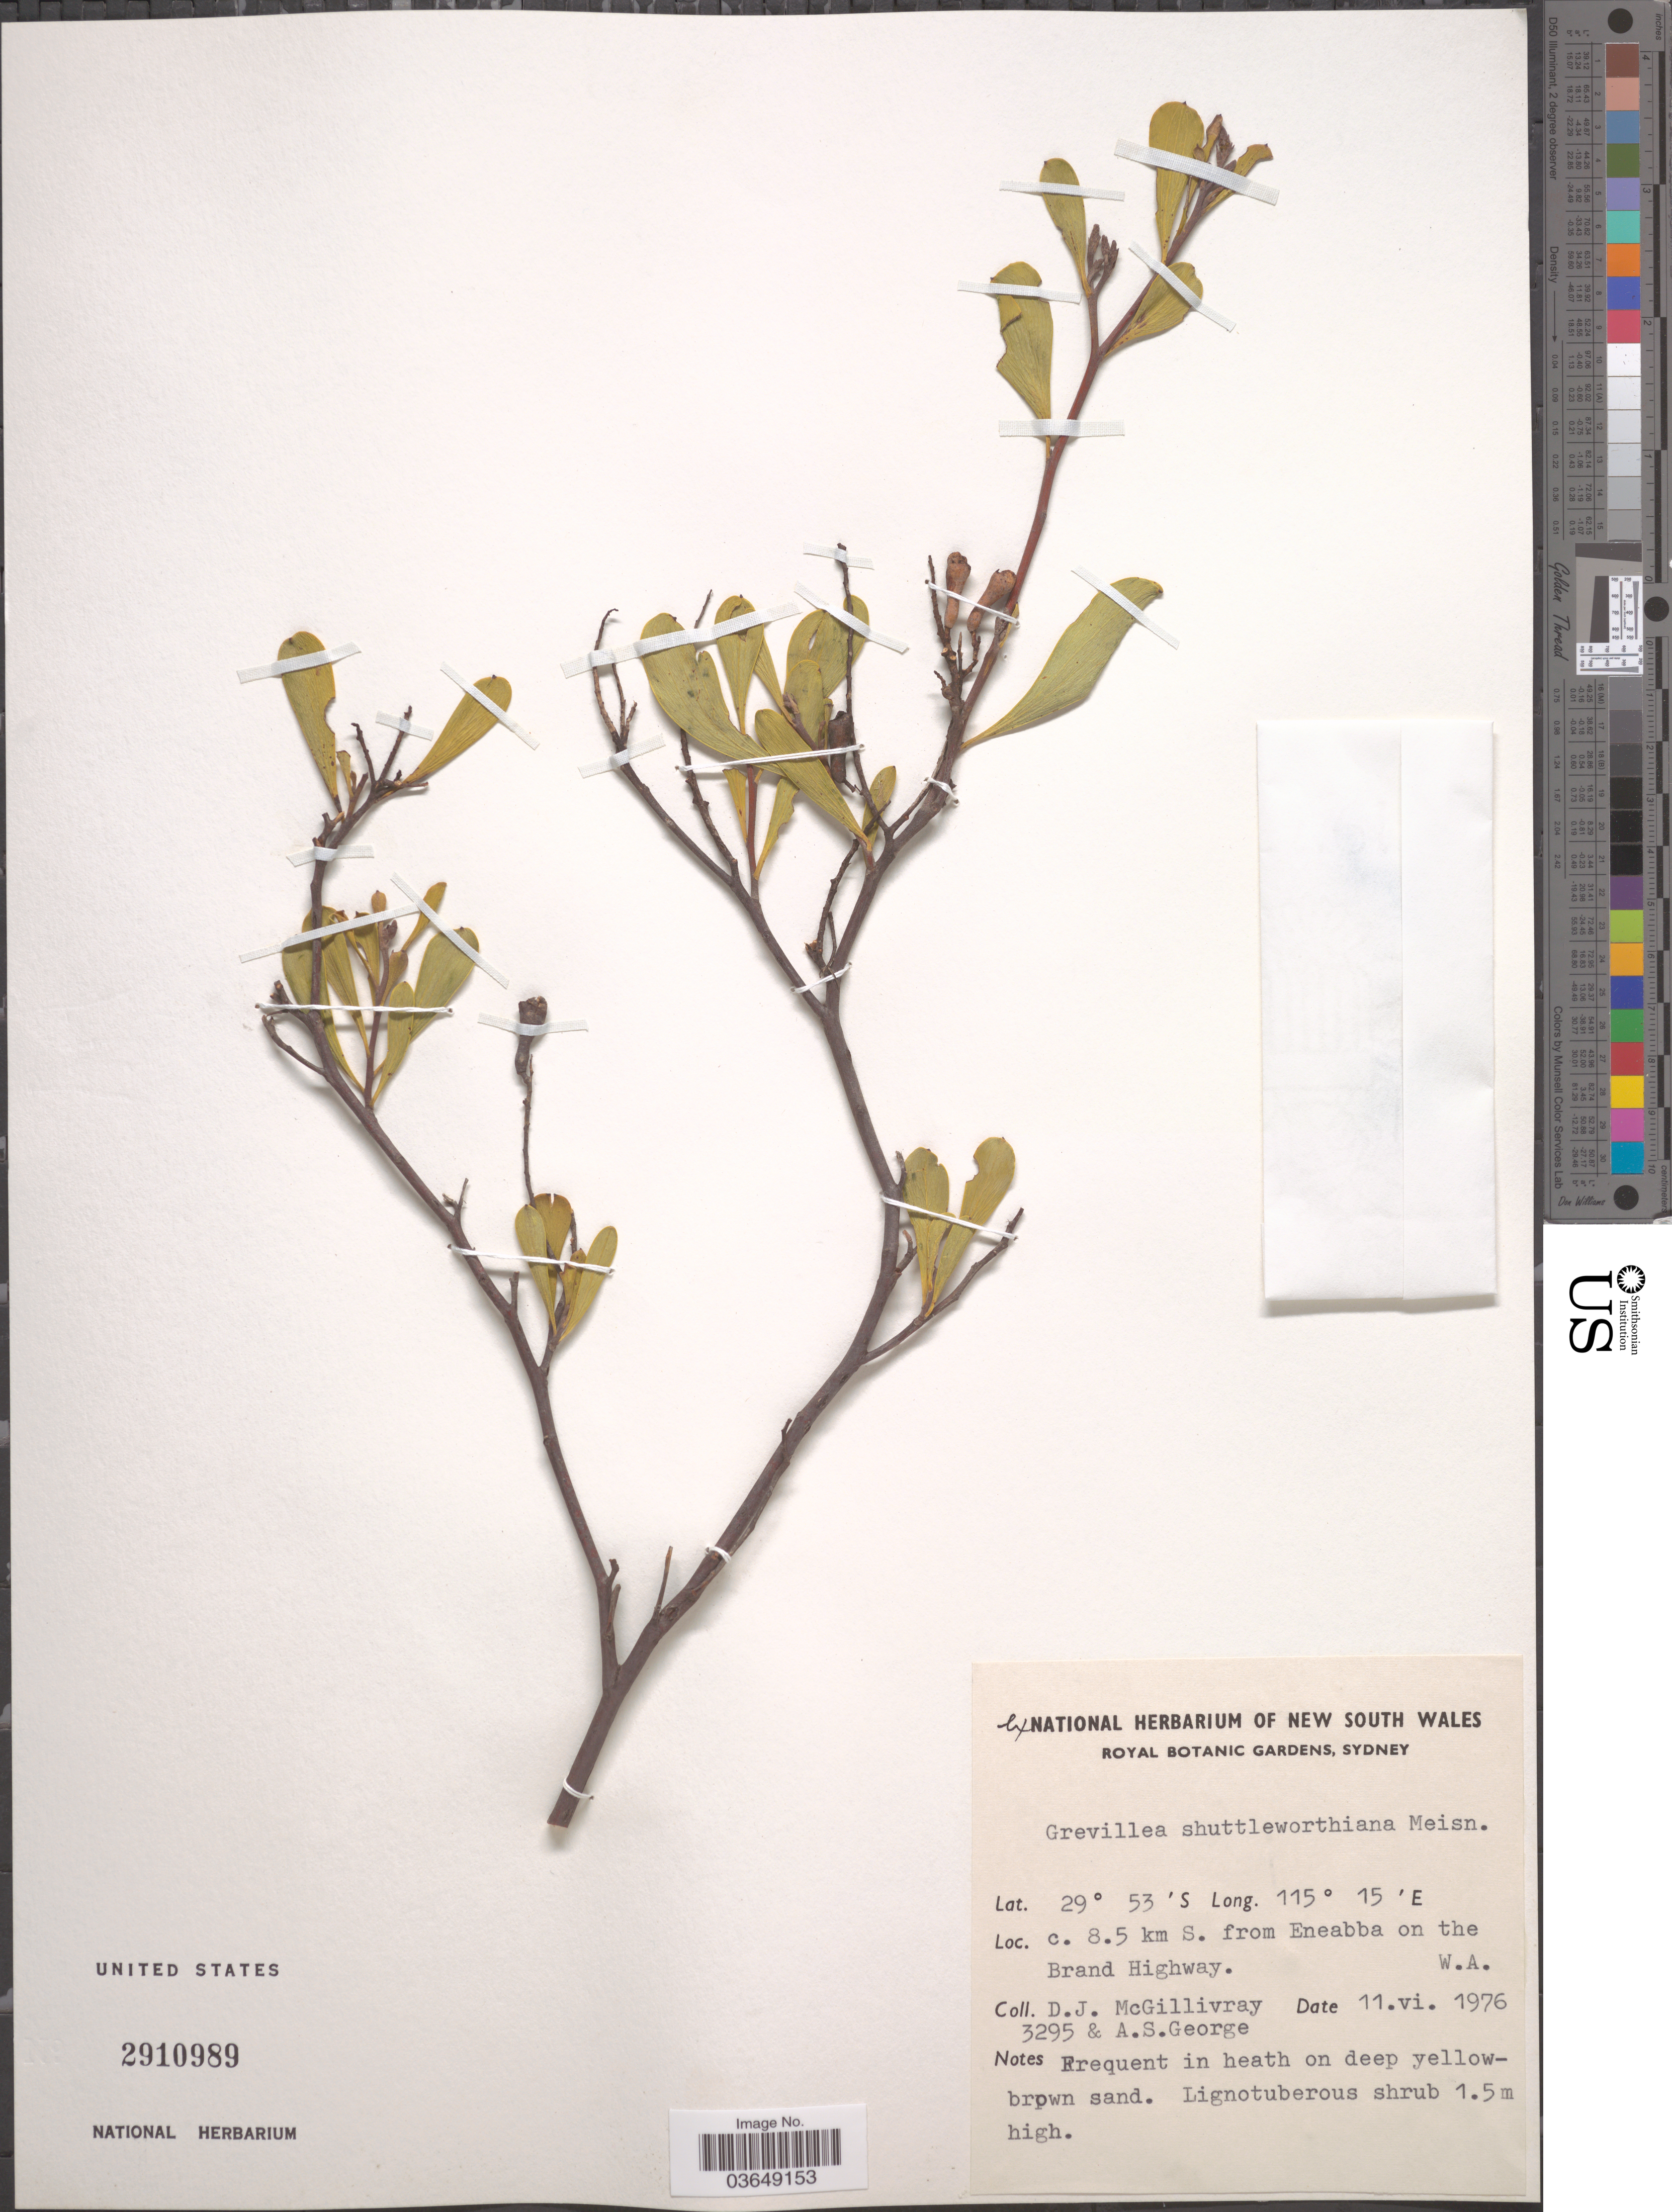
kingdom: Plantae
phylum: Tracheophyta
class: Magnoliopsida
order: Proteales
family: Proteaceae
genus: Grevillea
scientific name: Grevillea shuttleworthiana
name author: Meisn.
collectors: D. J. McGillivray & A. S. George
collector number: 3295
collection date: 1976-06-11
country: Australia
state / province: Western Australia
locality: C. 8.5 km S. from Eneabba on the Brand Highway.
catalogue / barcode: US 2910989